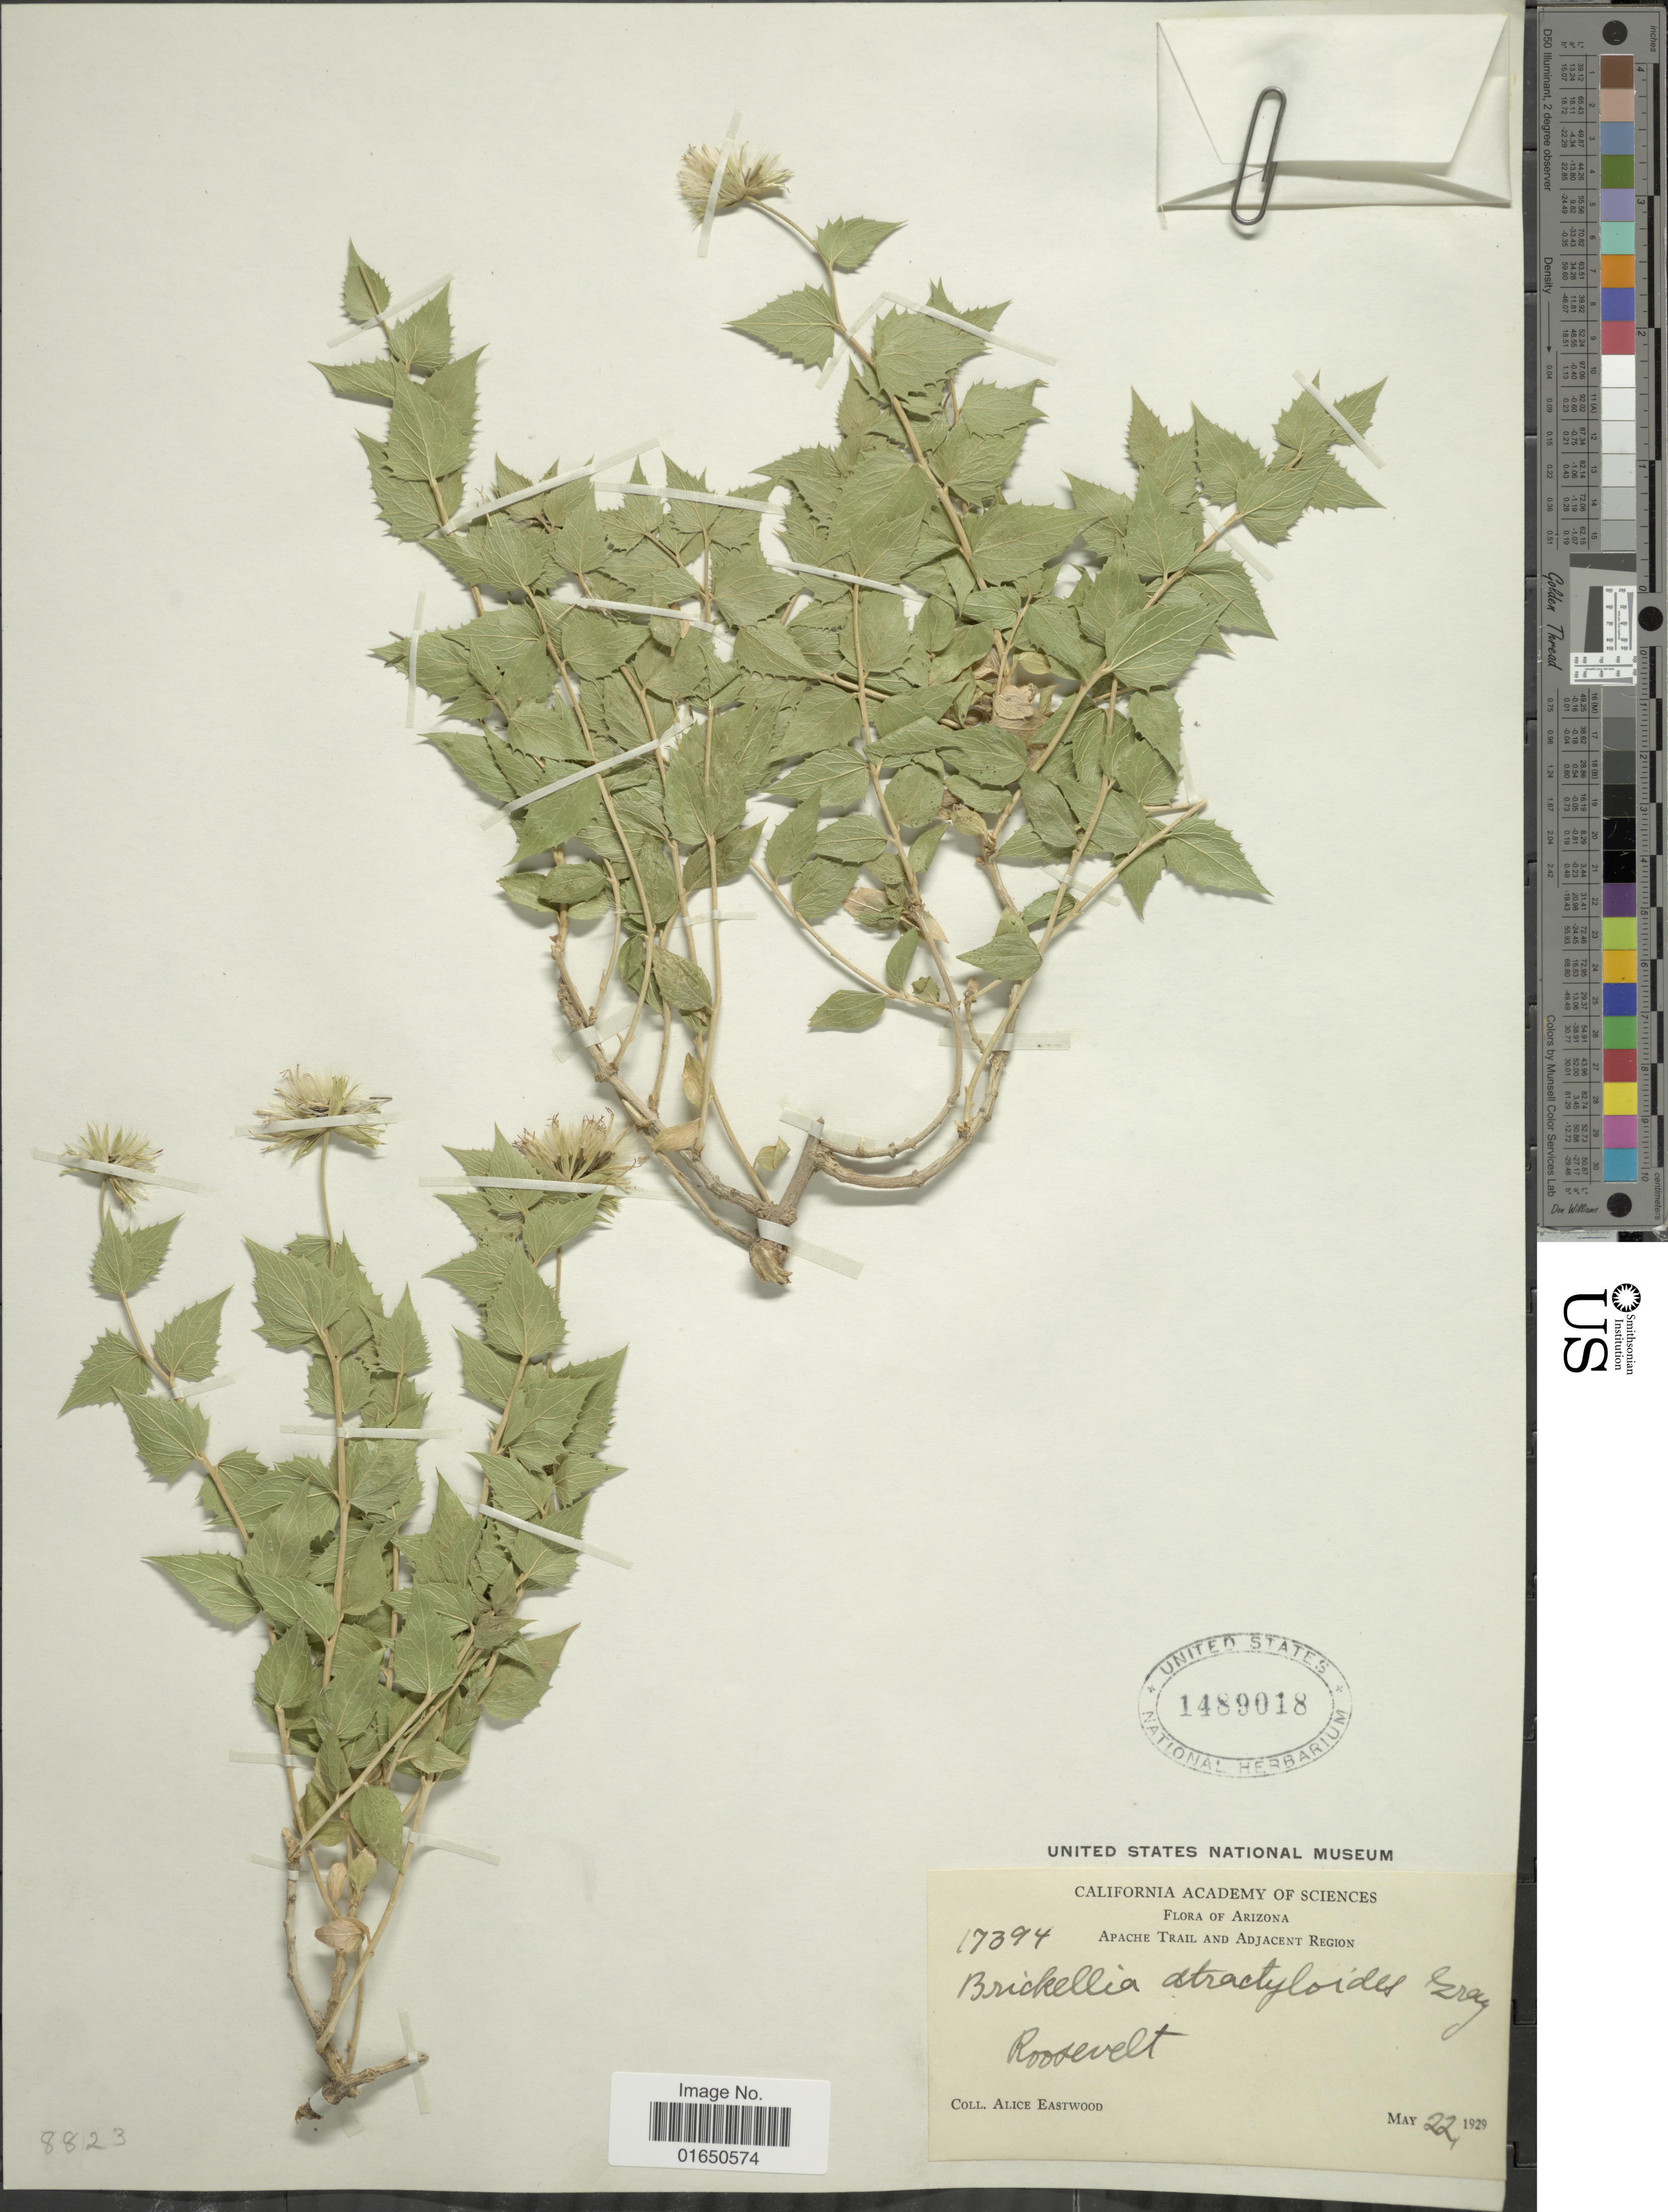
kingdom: Plantae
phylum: Tracheophyta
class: Magnoliopsida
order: Asterales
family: Asteraceae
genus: Brickellia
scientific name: Brickellia atractyloides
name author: A. Gray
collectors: A. Eastwood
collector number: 17394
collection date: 1929-05-22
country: United States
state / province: Arizona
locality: Apache Trail and Adjacent region. Roosevelt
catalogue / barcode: US 1489018